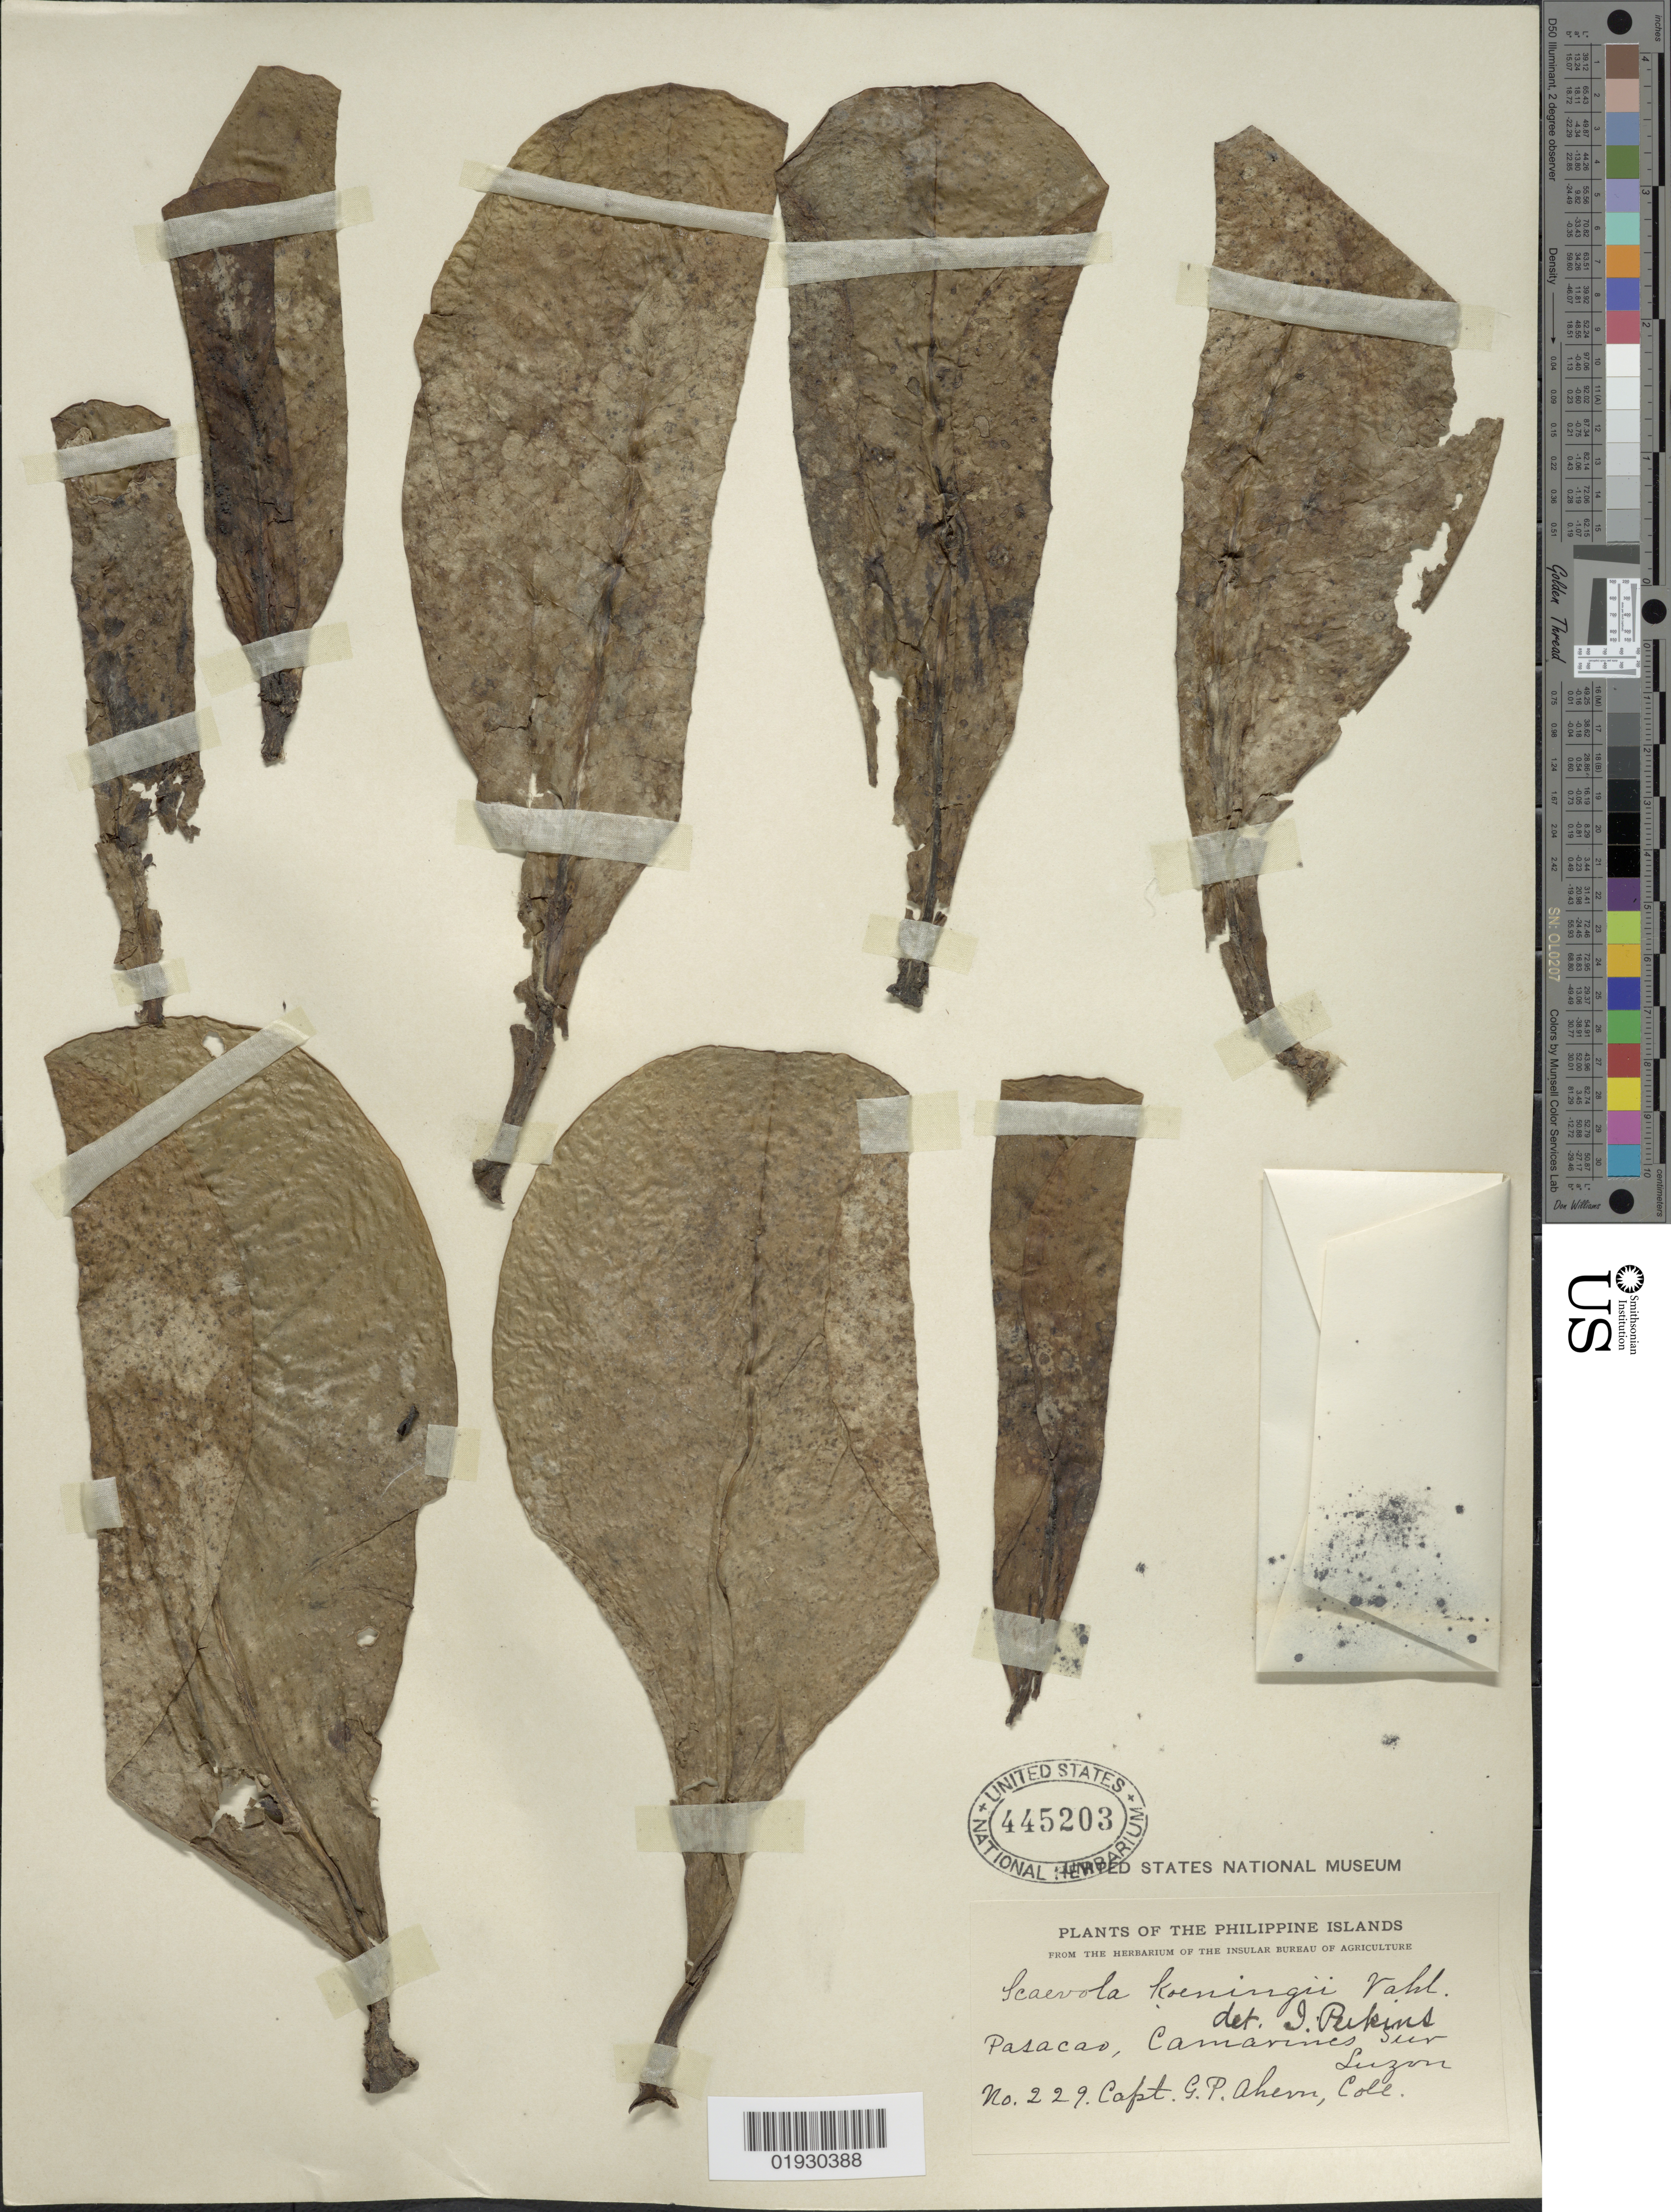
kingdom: Plantae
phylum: Tracheophyta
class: Magnoliopsida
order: Asterales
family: Goodeniaceae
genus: Scaevola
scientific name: Scaevola taccada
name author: (Gaertn.) Roxb.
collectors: G. Ahern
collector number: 229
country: Philippines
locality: Pasacao, Camarines Sur Luzon.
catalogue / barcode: US 445203